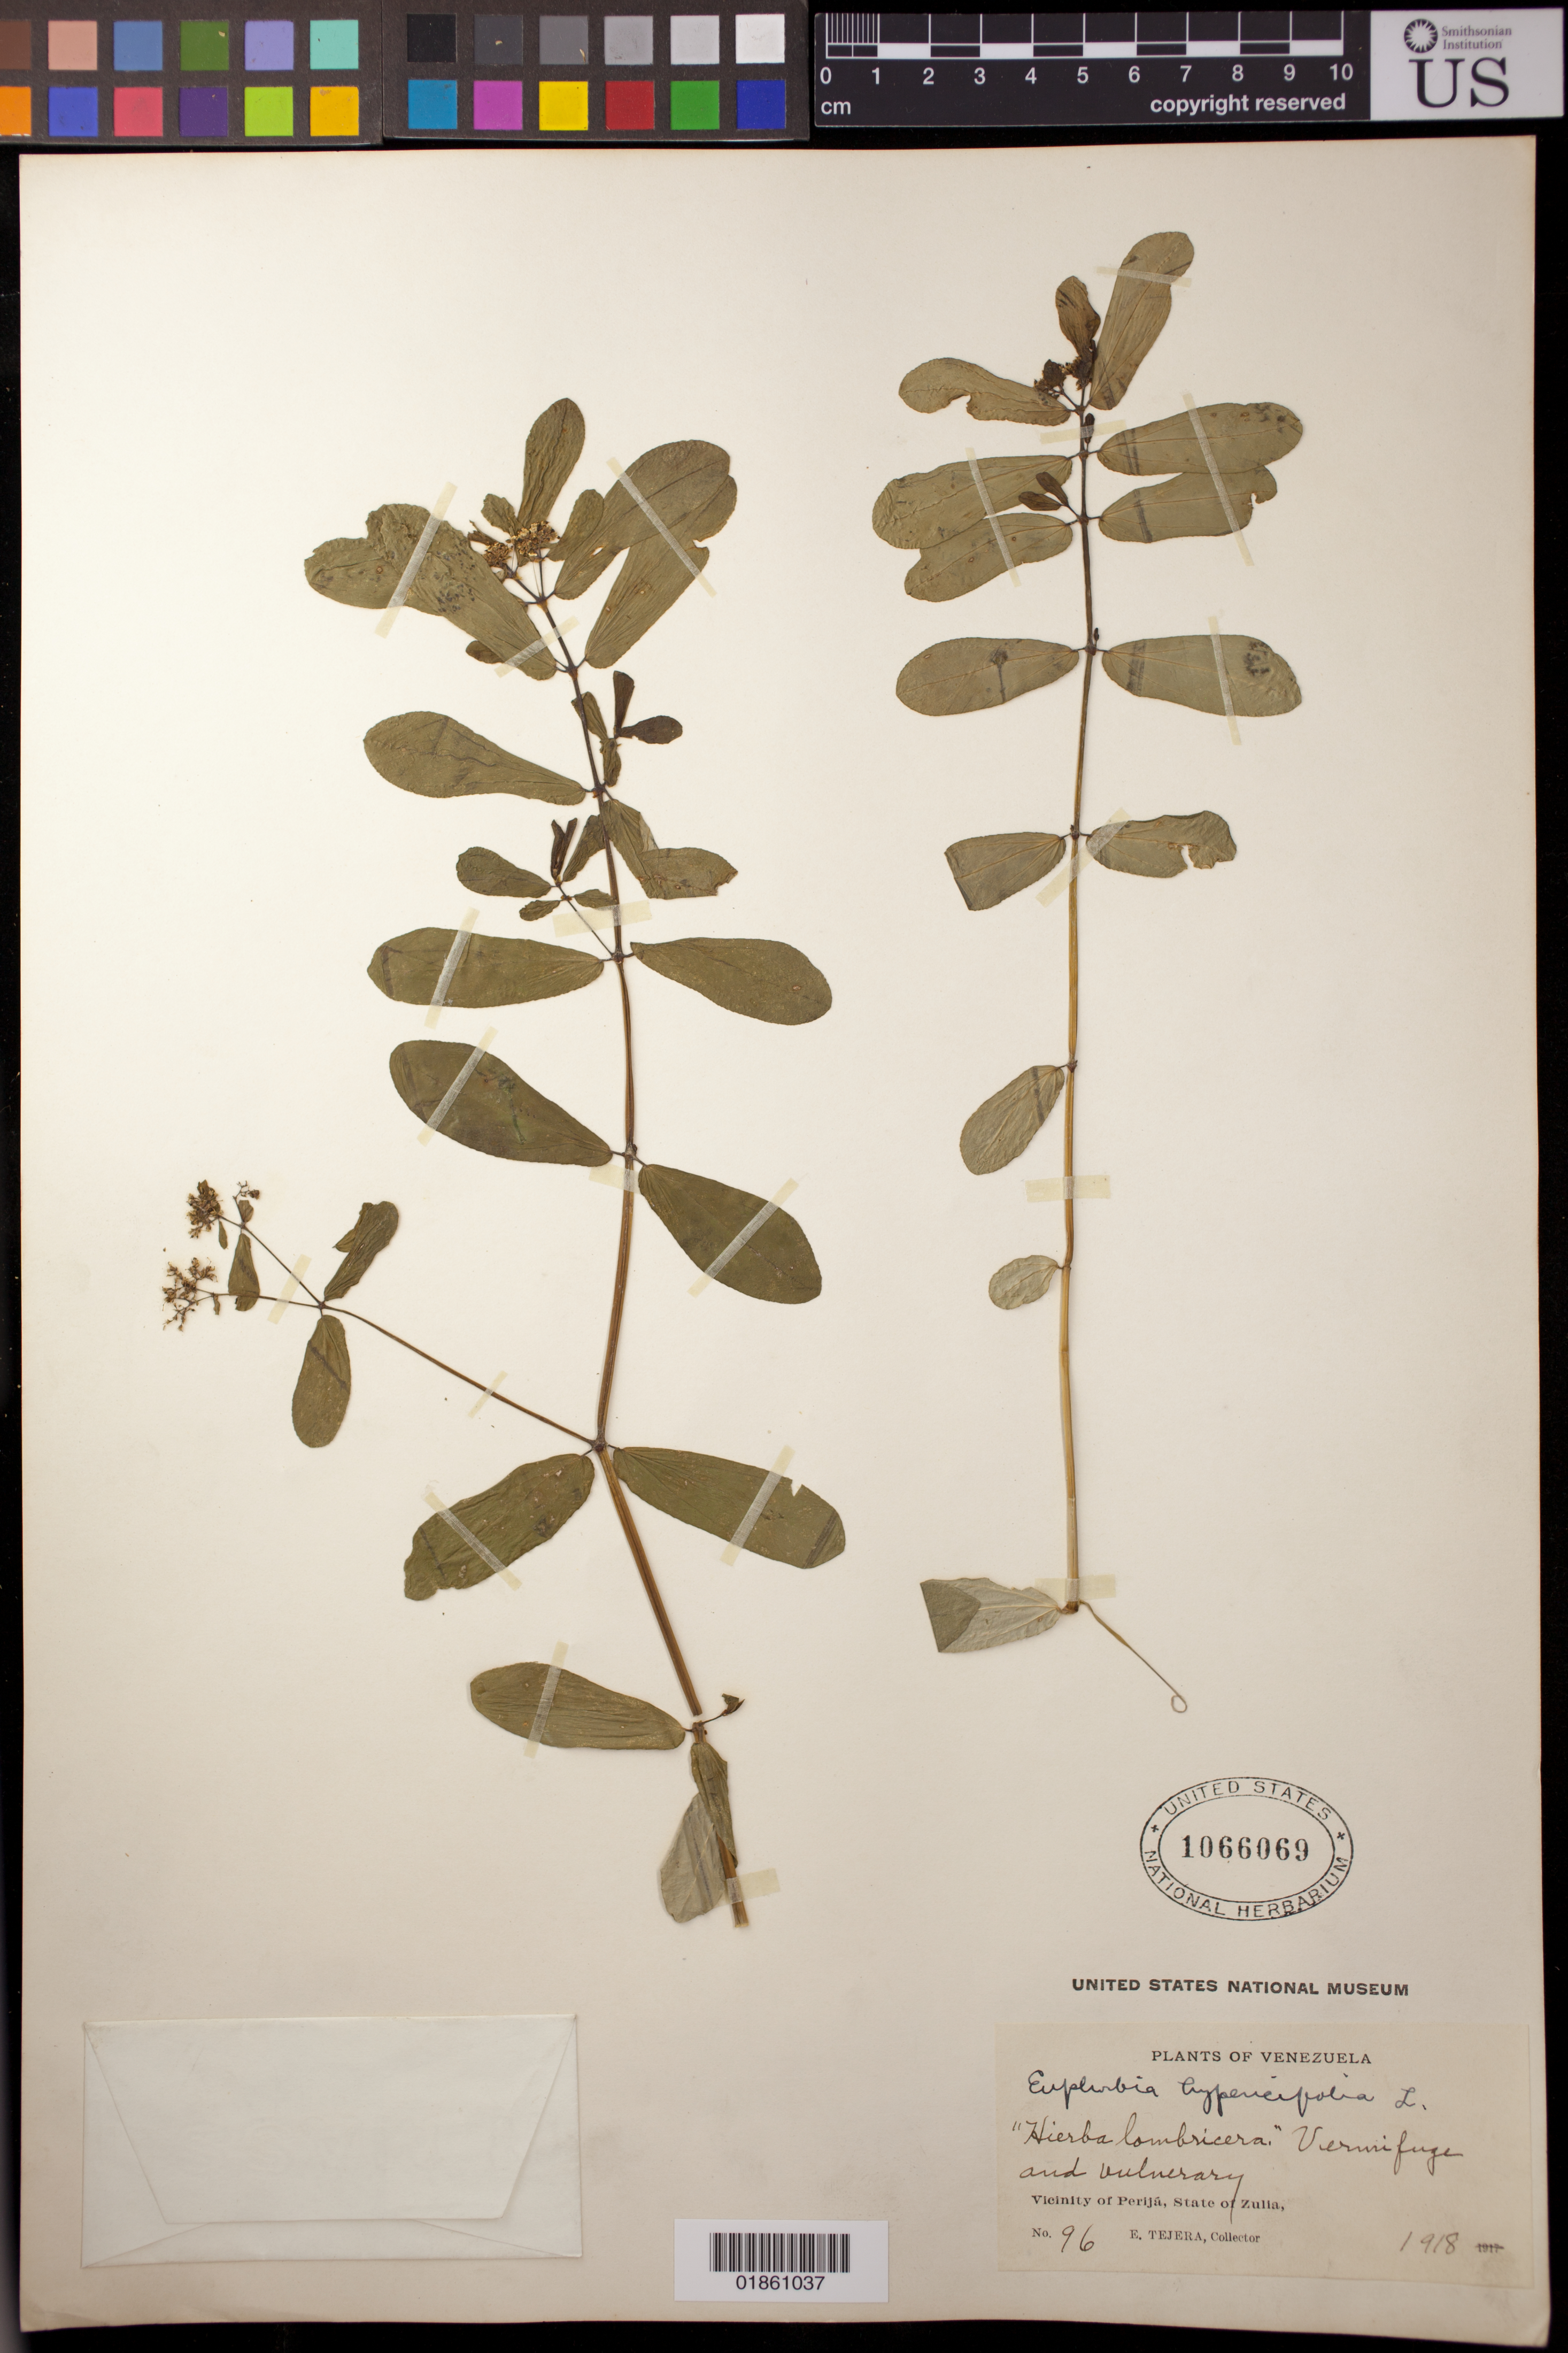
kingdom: Plantae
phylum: Tracheophyta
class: Magnoliopsida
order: Malpighiales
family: Euphorbiaceae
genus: Euphorbia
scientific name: Euphorbia hypericifolia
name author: L.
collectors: E. Tejera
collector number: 96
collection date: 1918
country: Venezuela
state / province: Zulia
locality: Vicinity of Perijá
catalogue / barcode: US 1066069